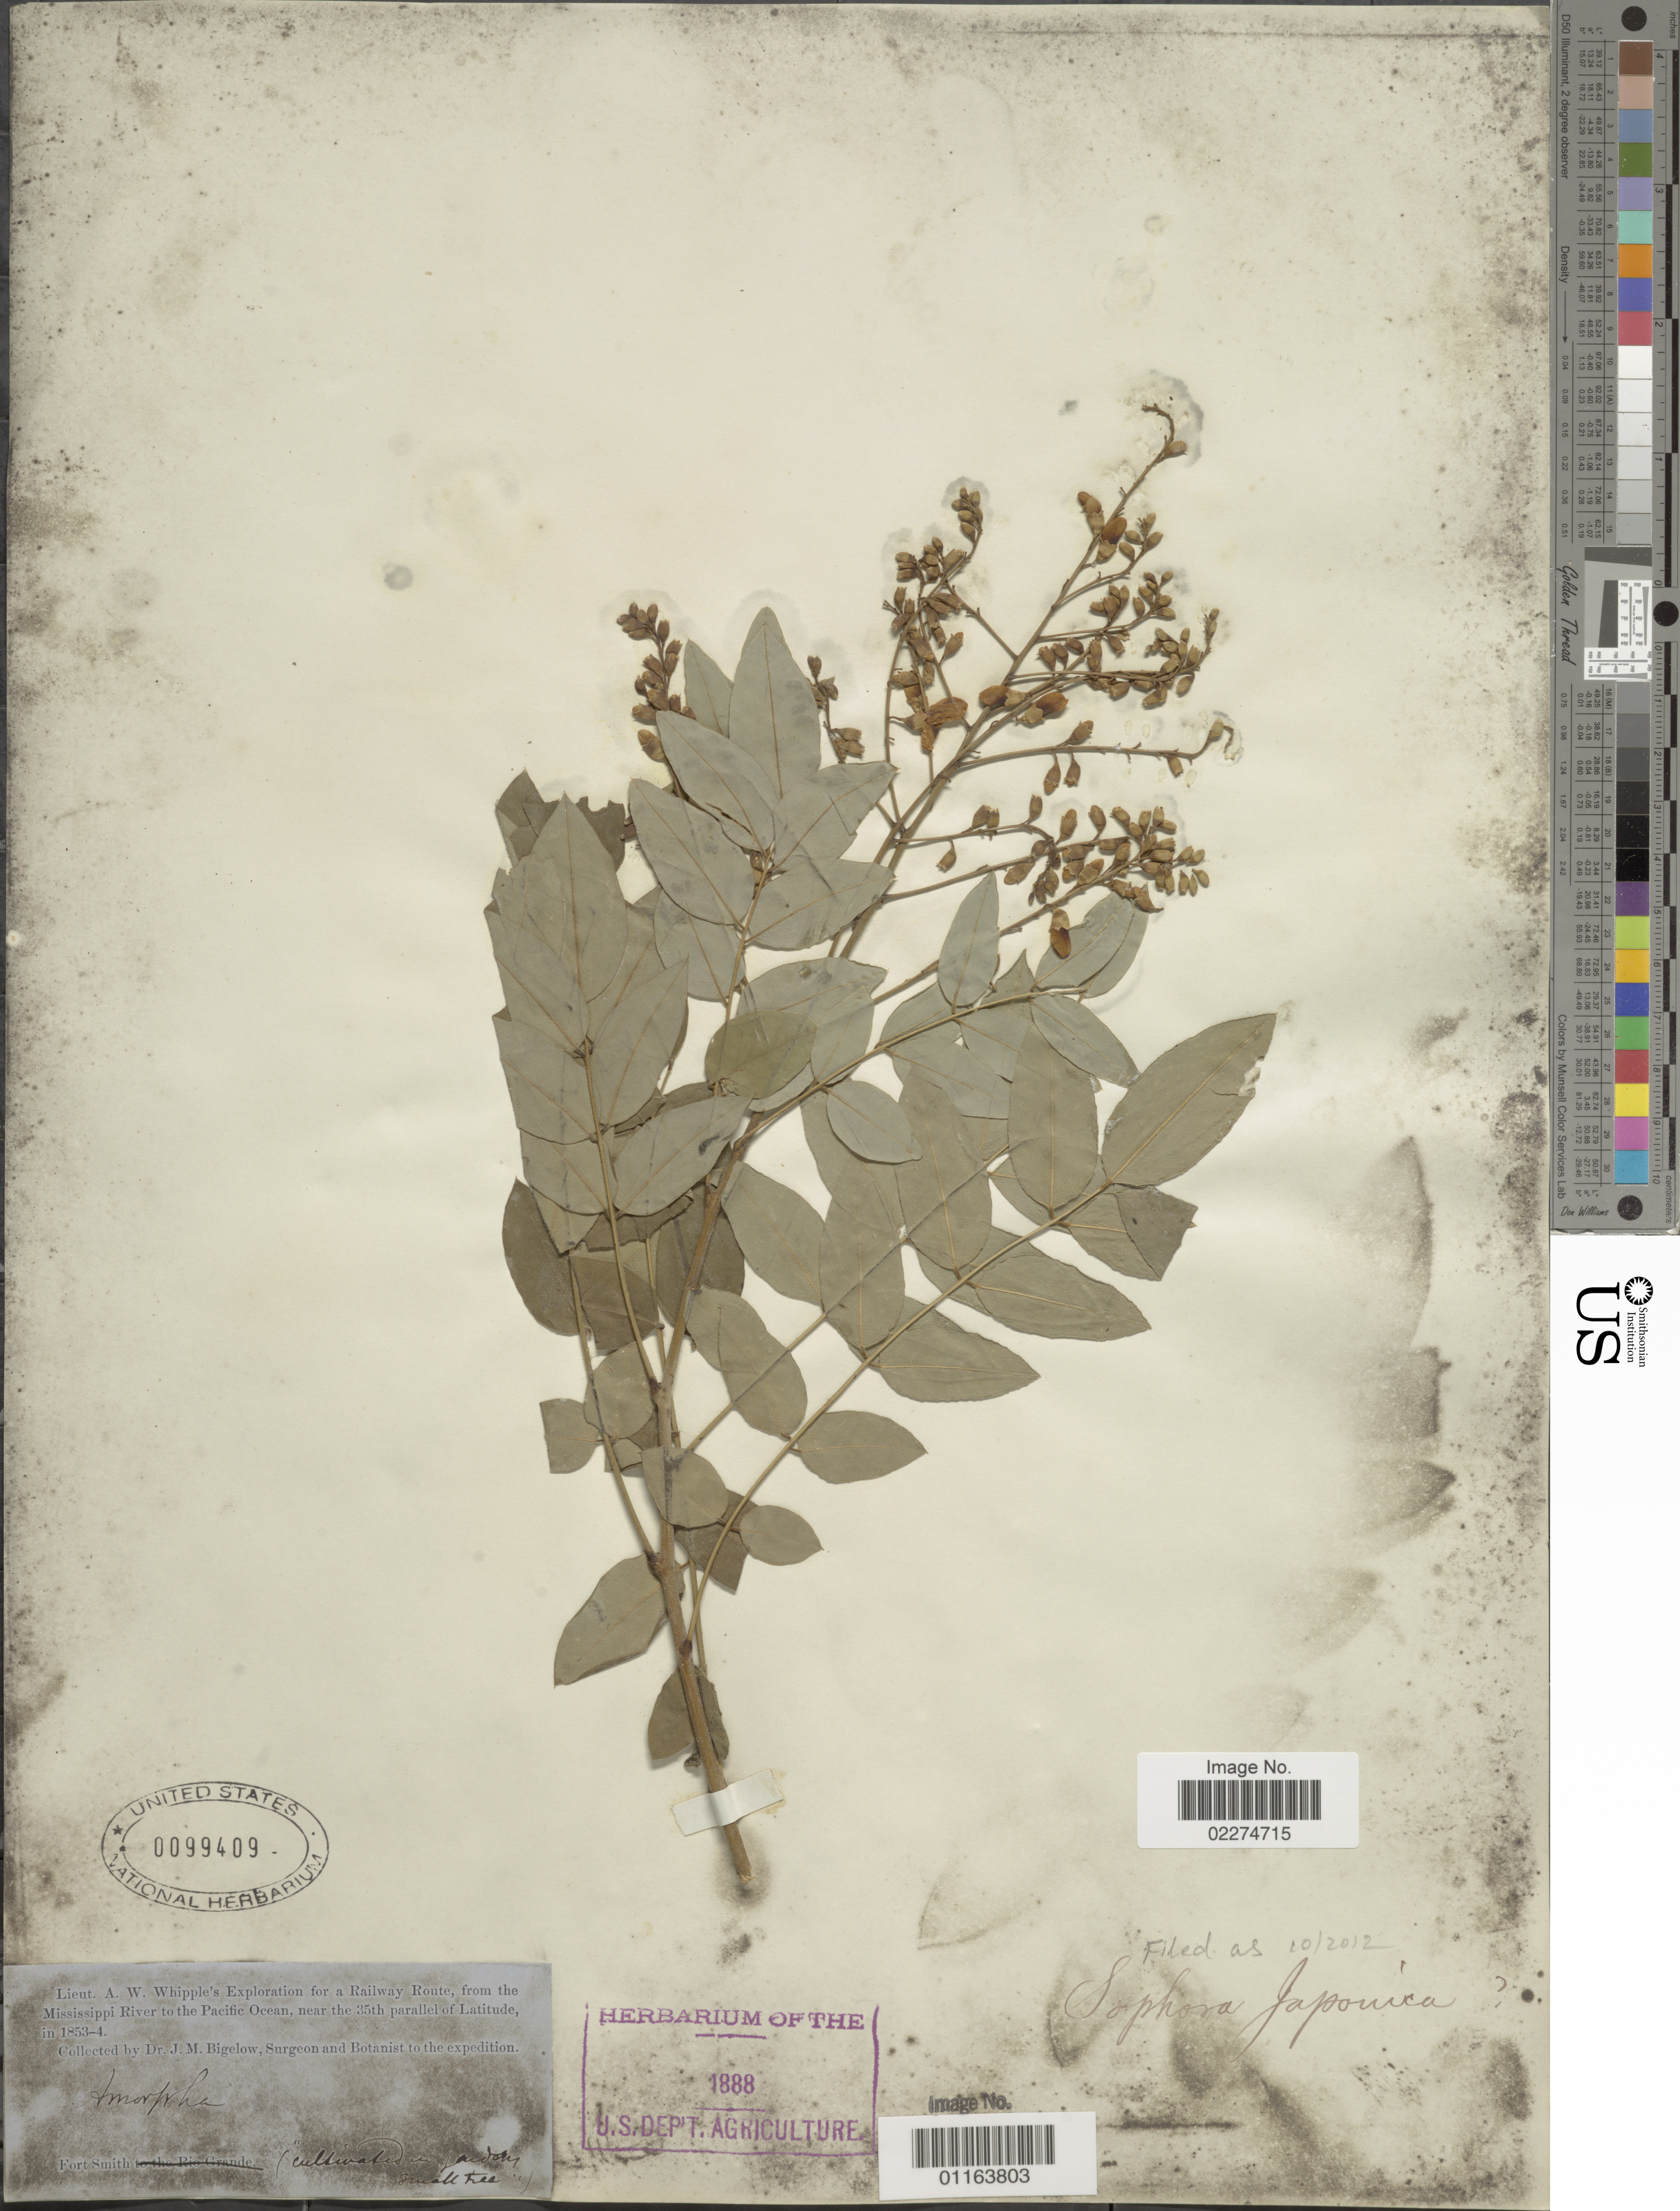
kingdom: Plantae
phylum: Tracheophyta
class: Magnoliopsida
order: Fabales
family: Fabaceae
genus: Sophora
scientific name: Sophora japonica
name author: L.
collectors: J. M. Bigelow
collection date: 1853/1854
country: United States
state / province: Arkansas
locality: For a Railway Route, from the Mississippi River to the Pacific Ocean, near the 35th parallel of Latitude, Fort Smith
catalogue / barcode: US 99409